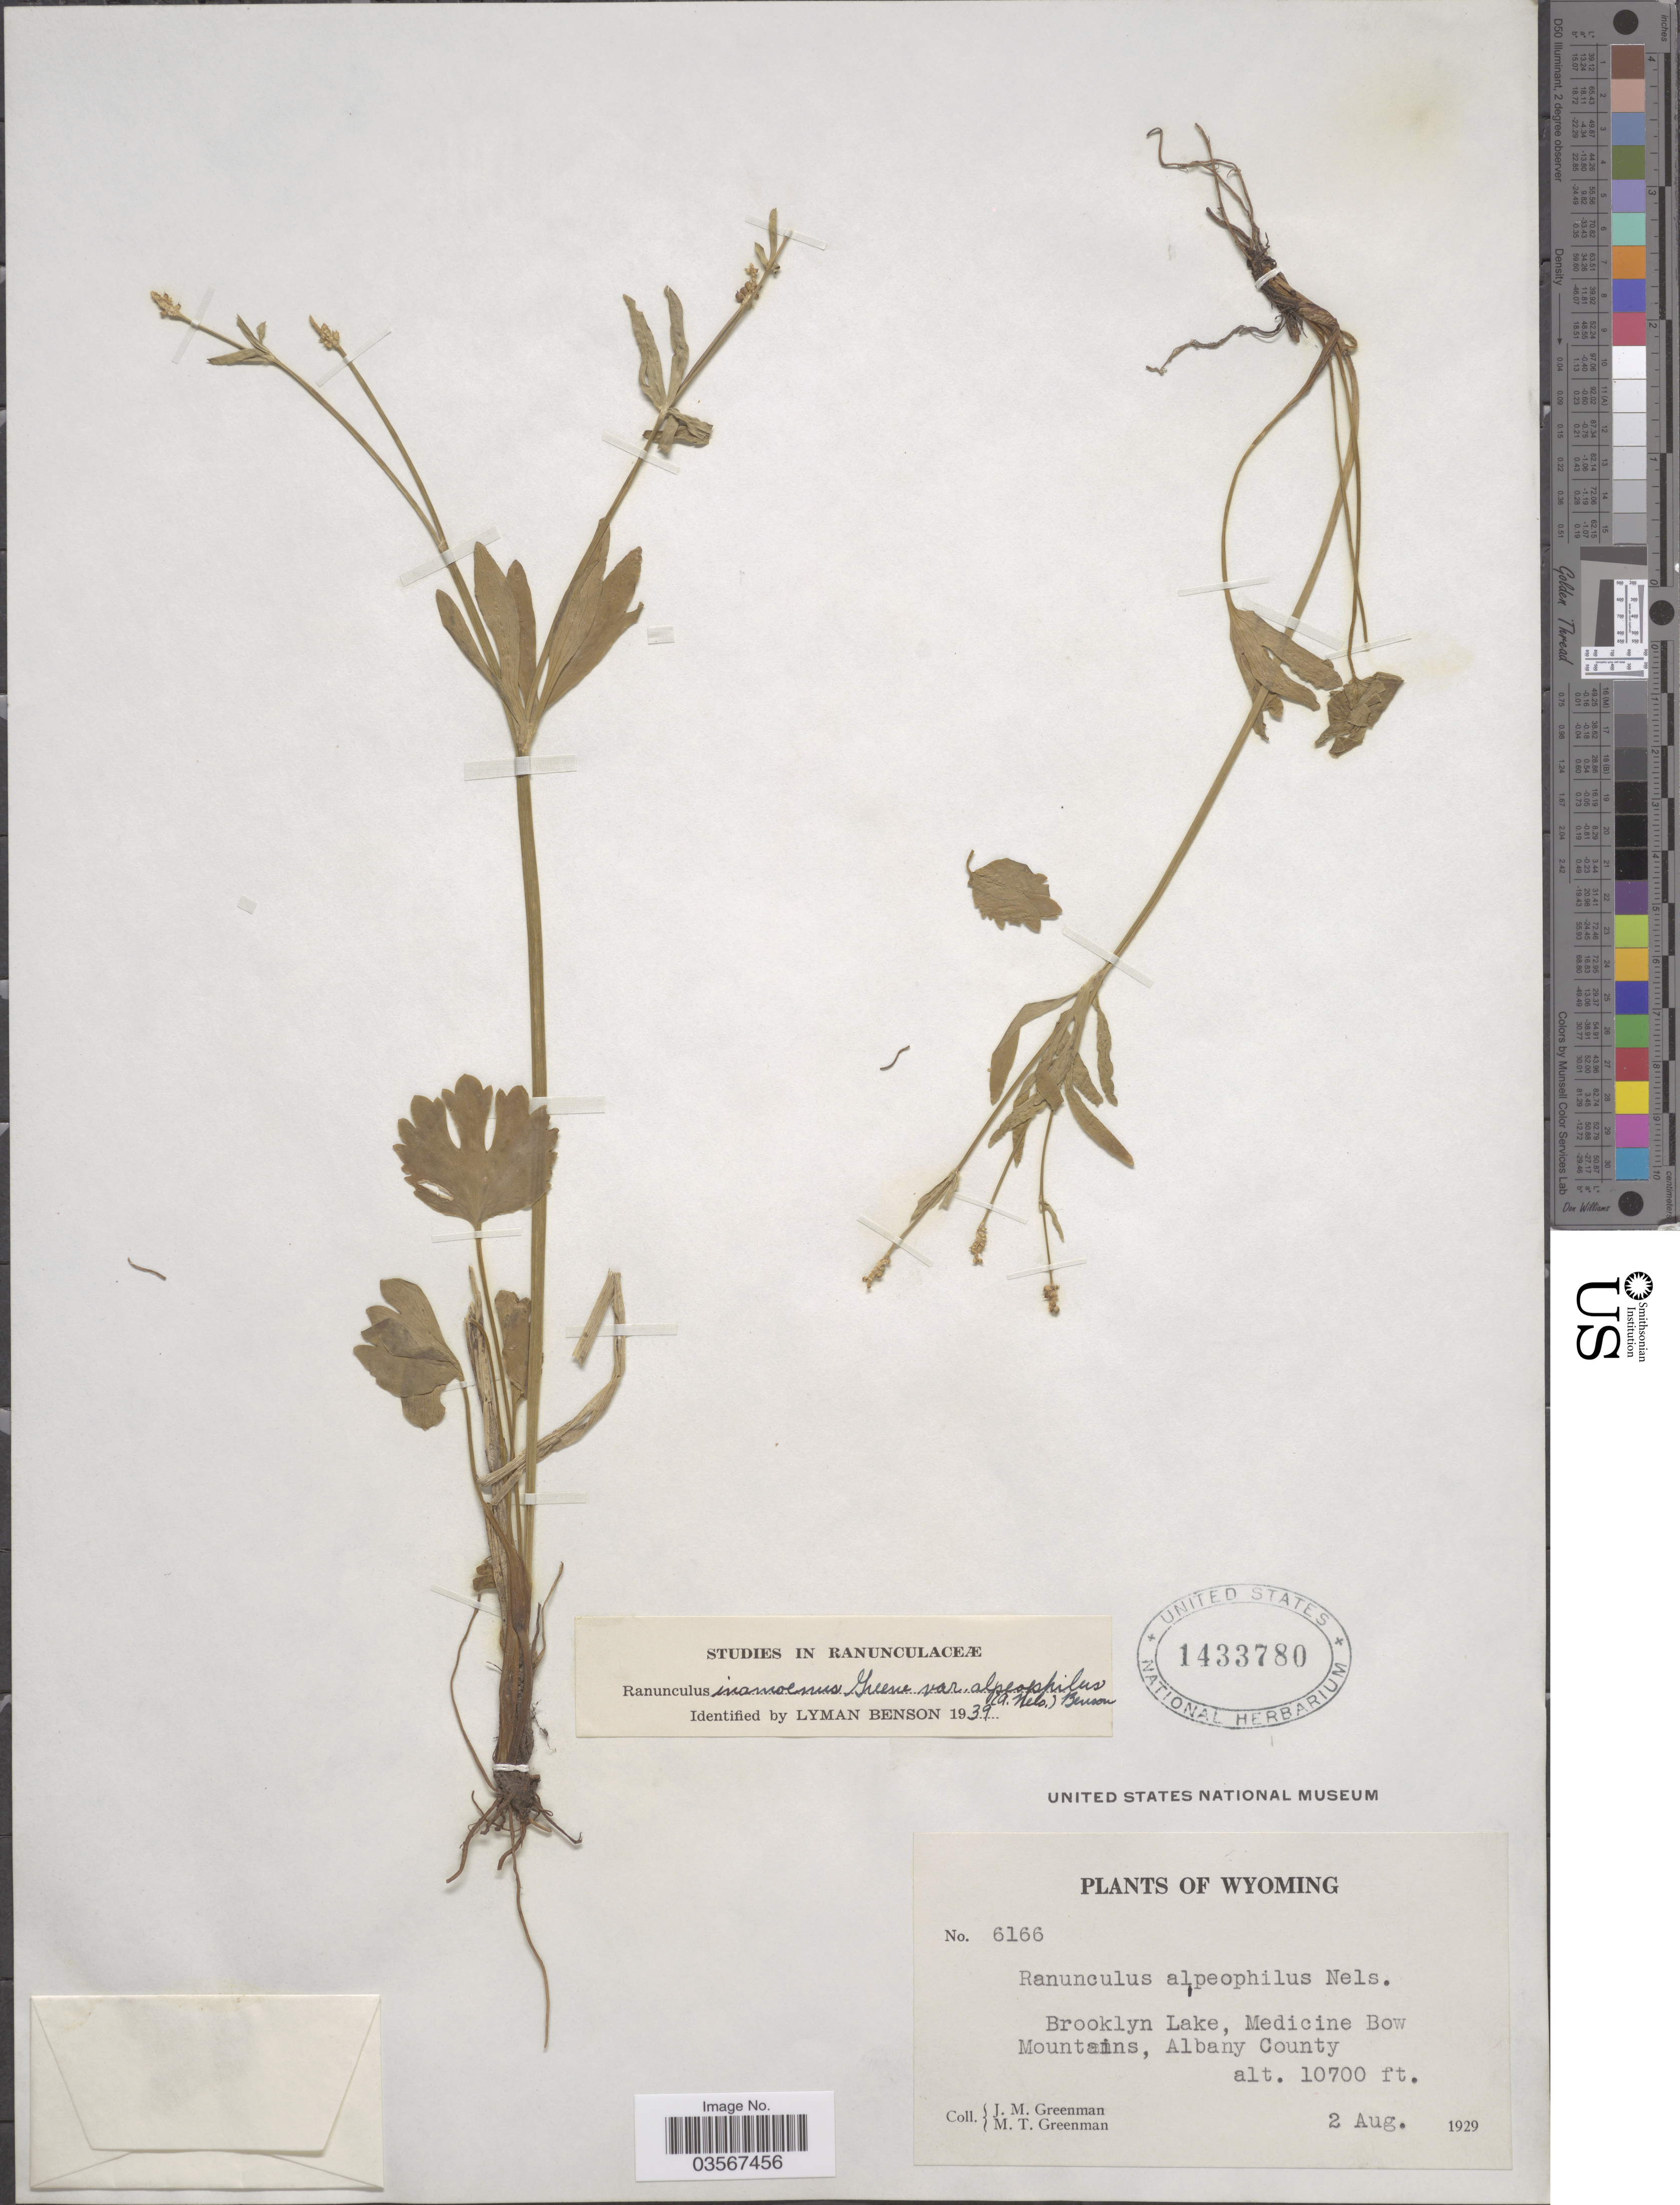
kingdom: Plantae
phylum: Tracheophyta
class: Magnoliopsida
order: Ranunculales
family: Ranunculaceae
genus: Ranunculus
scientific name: Ranunculus inamoenus var. alpeophilus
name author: (A. Nelson) L.D. Benson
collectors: J. M. Greenman & M. Greenman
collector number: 6166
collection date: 1929-08-02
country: United States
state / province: Wyoming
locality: Brooklyn Lake, Medicine Bow Mountains, Albany County.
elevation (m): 3261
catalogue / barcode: US 1433780